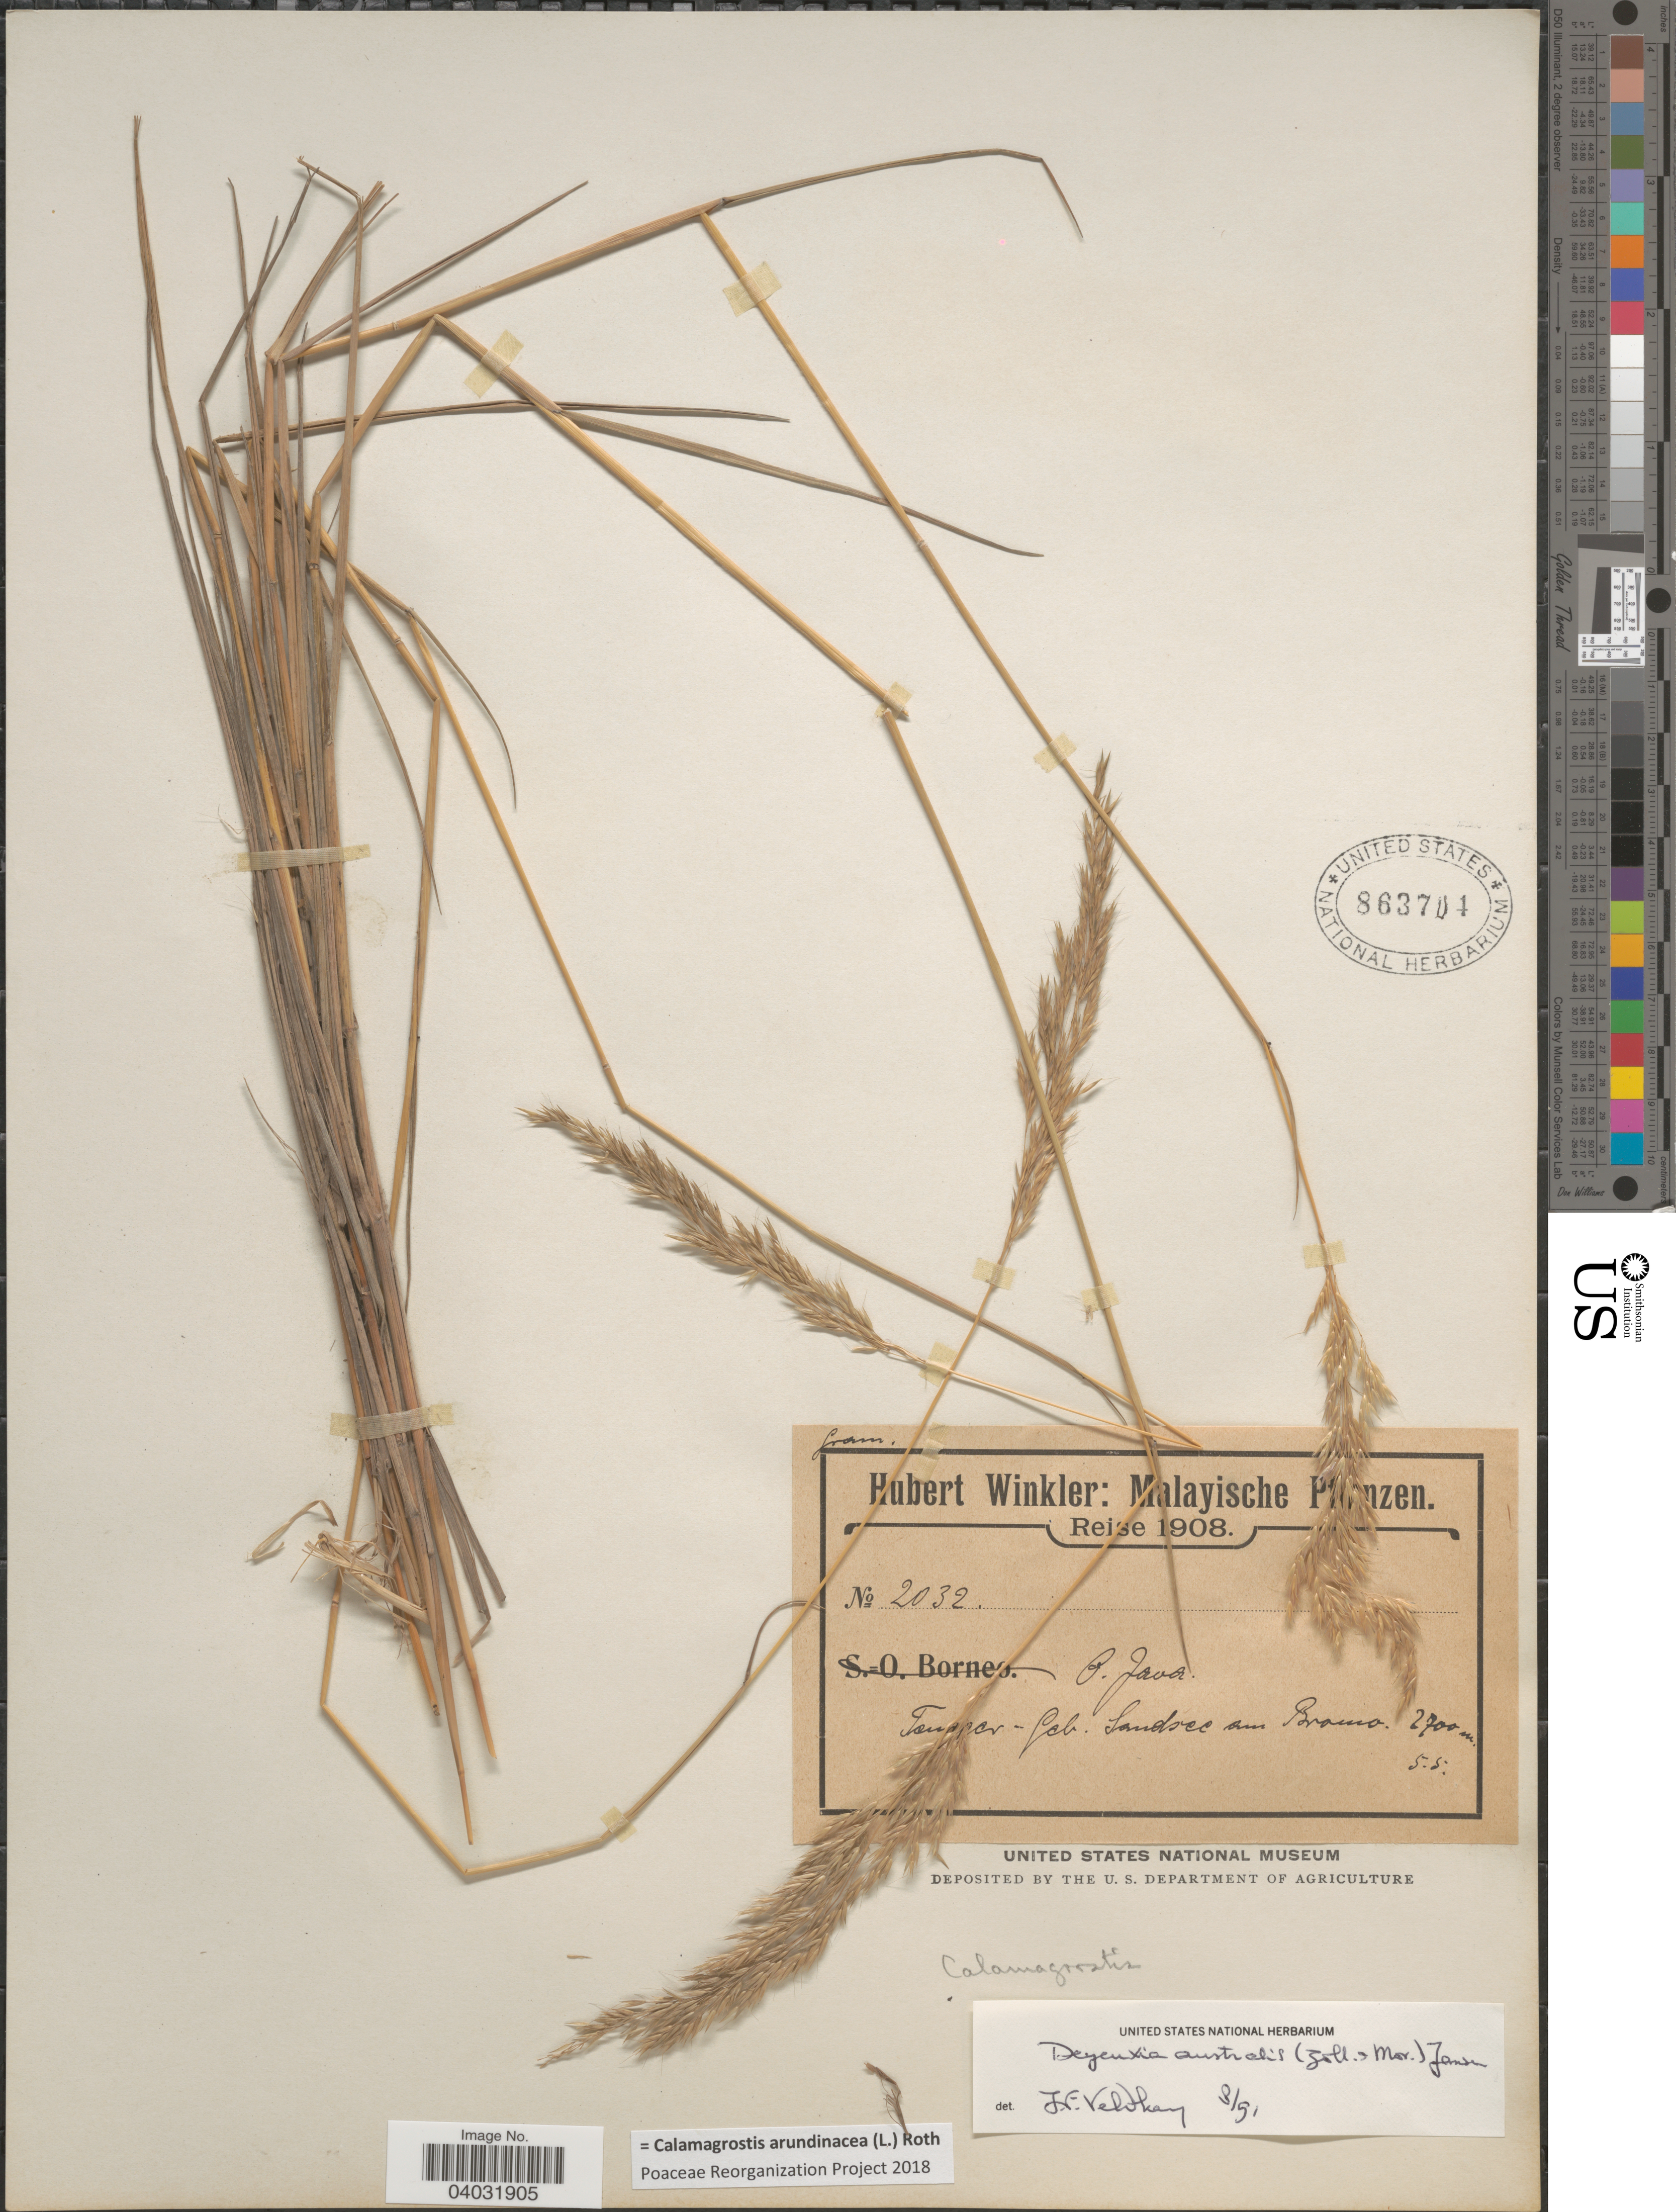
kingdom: Plantae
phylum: Tracheophyta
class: Liliopsida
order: Poales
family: Poaceae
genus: Calamagrostis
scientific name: Calamagrostis arundinacea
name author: (L.) Roth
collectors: H. J. P. Winkler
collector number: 2032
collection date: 1908-05-05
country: Indonesia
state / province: Java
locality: C. Java. Tanger-geb. Sandrec on Bramo. [interpreted]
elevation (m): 2700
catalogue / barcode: US 863704